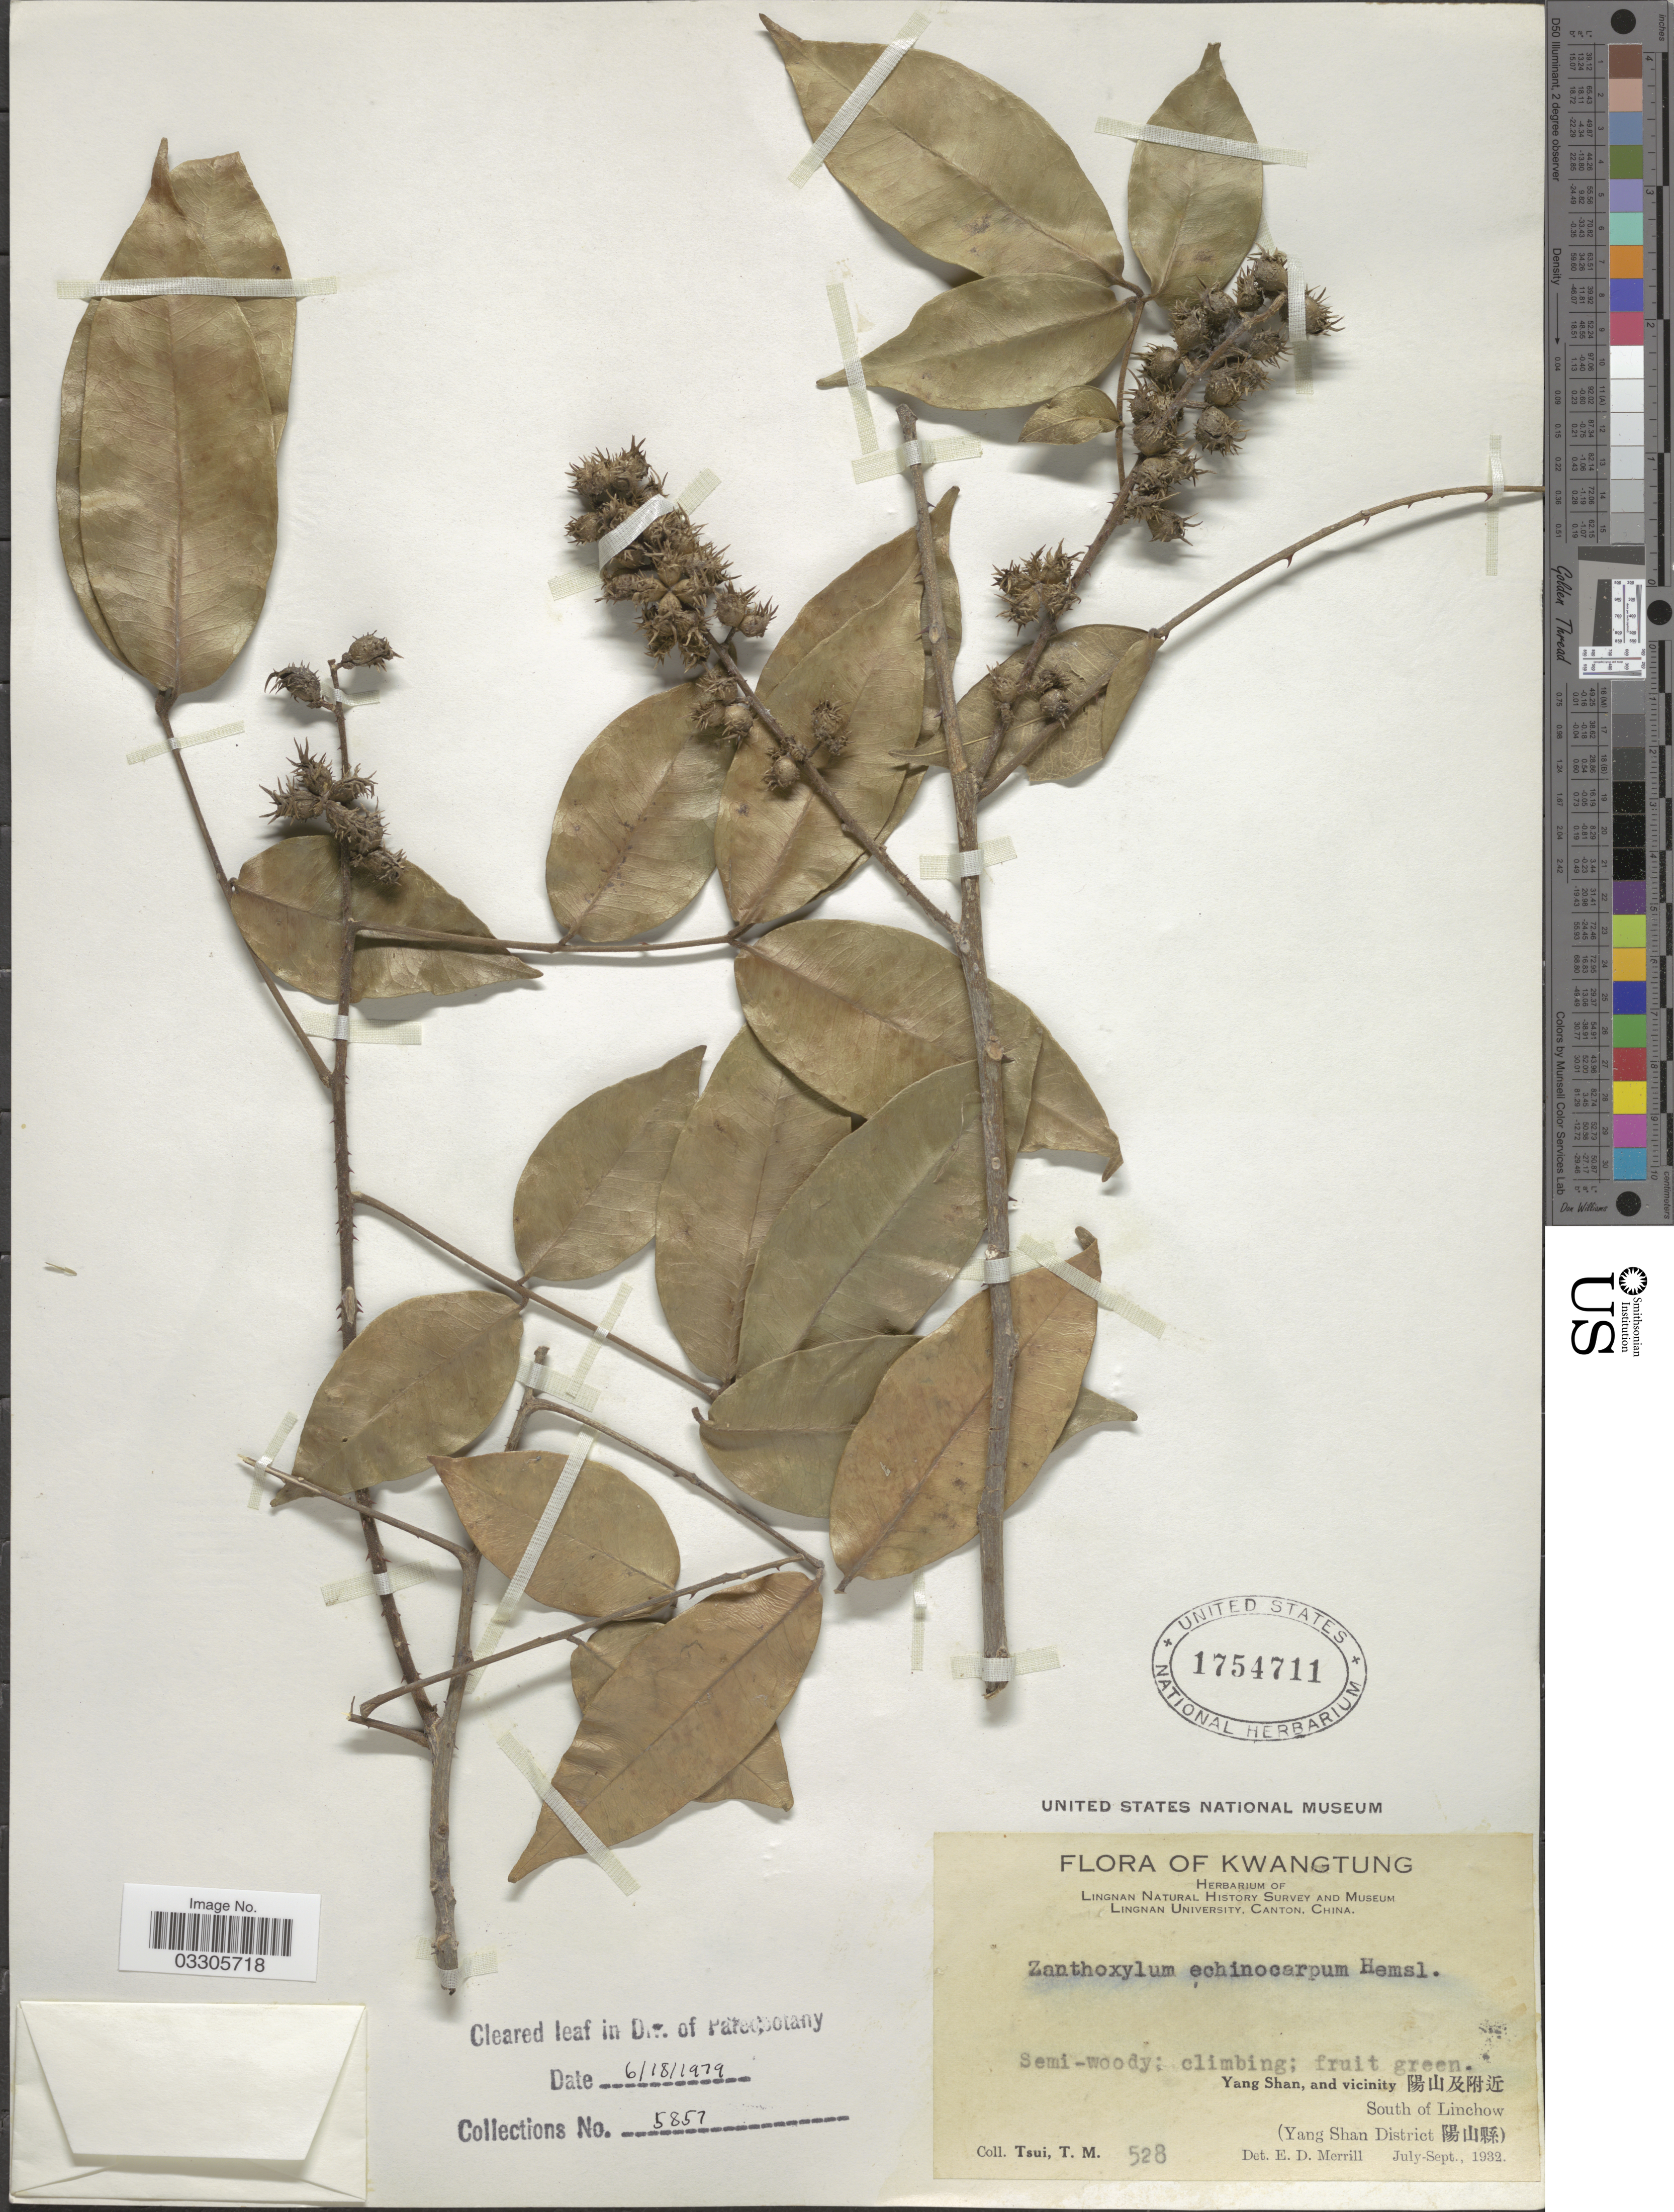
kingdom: Plantae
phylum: Tracheophyta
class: Magnoliopsida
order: Sapindales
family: Rutaceae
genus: Zanthoxylum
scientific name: Zanthoxylum echinocarpum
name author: Hemsl.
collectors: T. Tsui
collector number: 528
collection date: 1932-07/1932-09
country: China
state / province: Guangdong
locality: Kwangtung, Yang Shan, and vicinity X, South of Linchow (Yang Shan District X).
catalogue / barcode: US 1754711